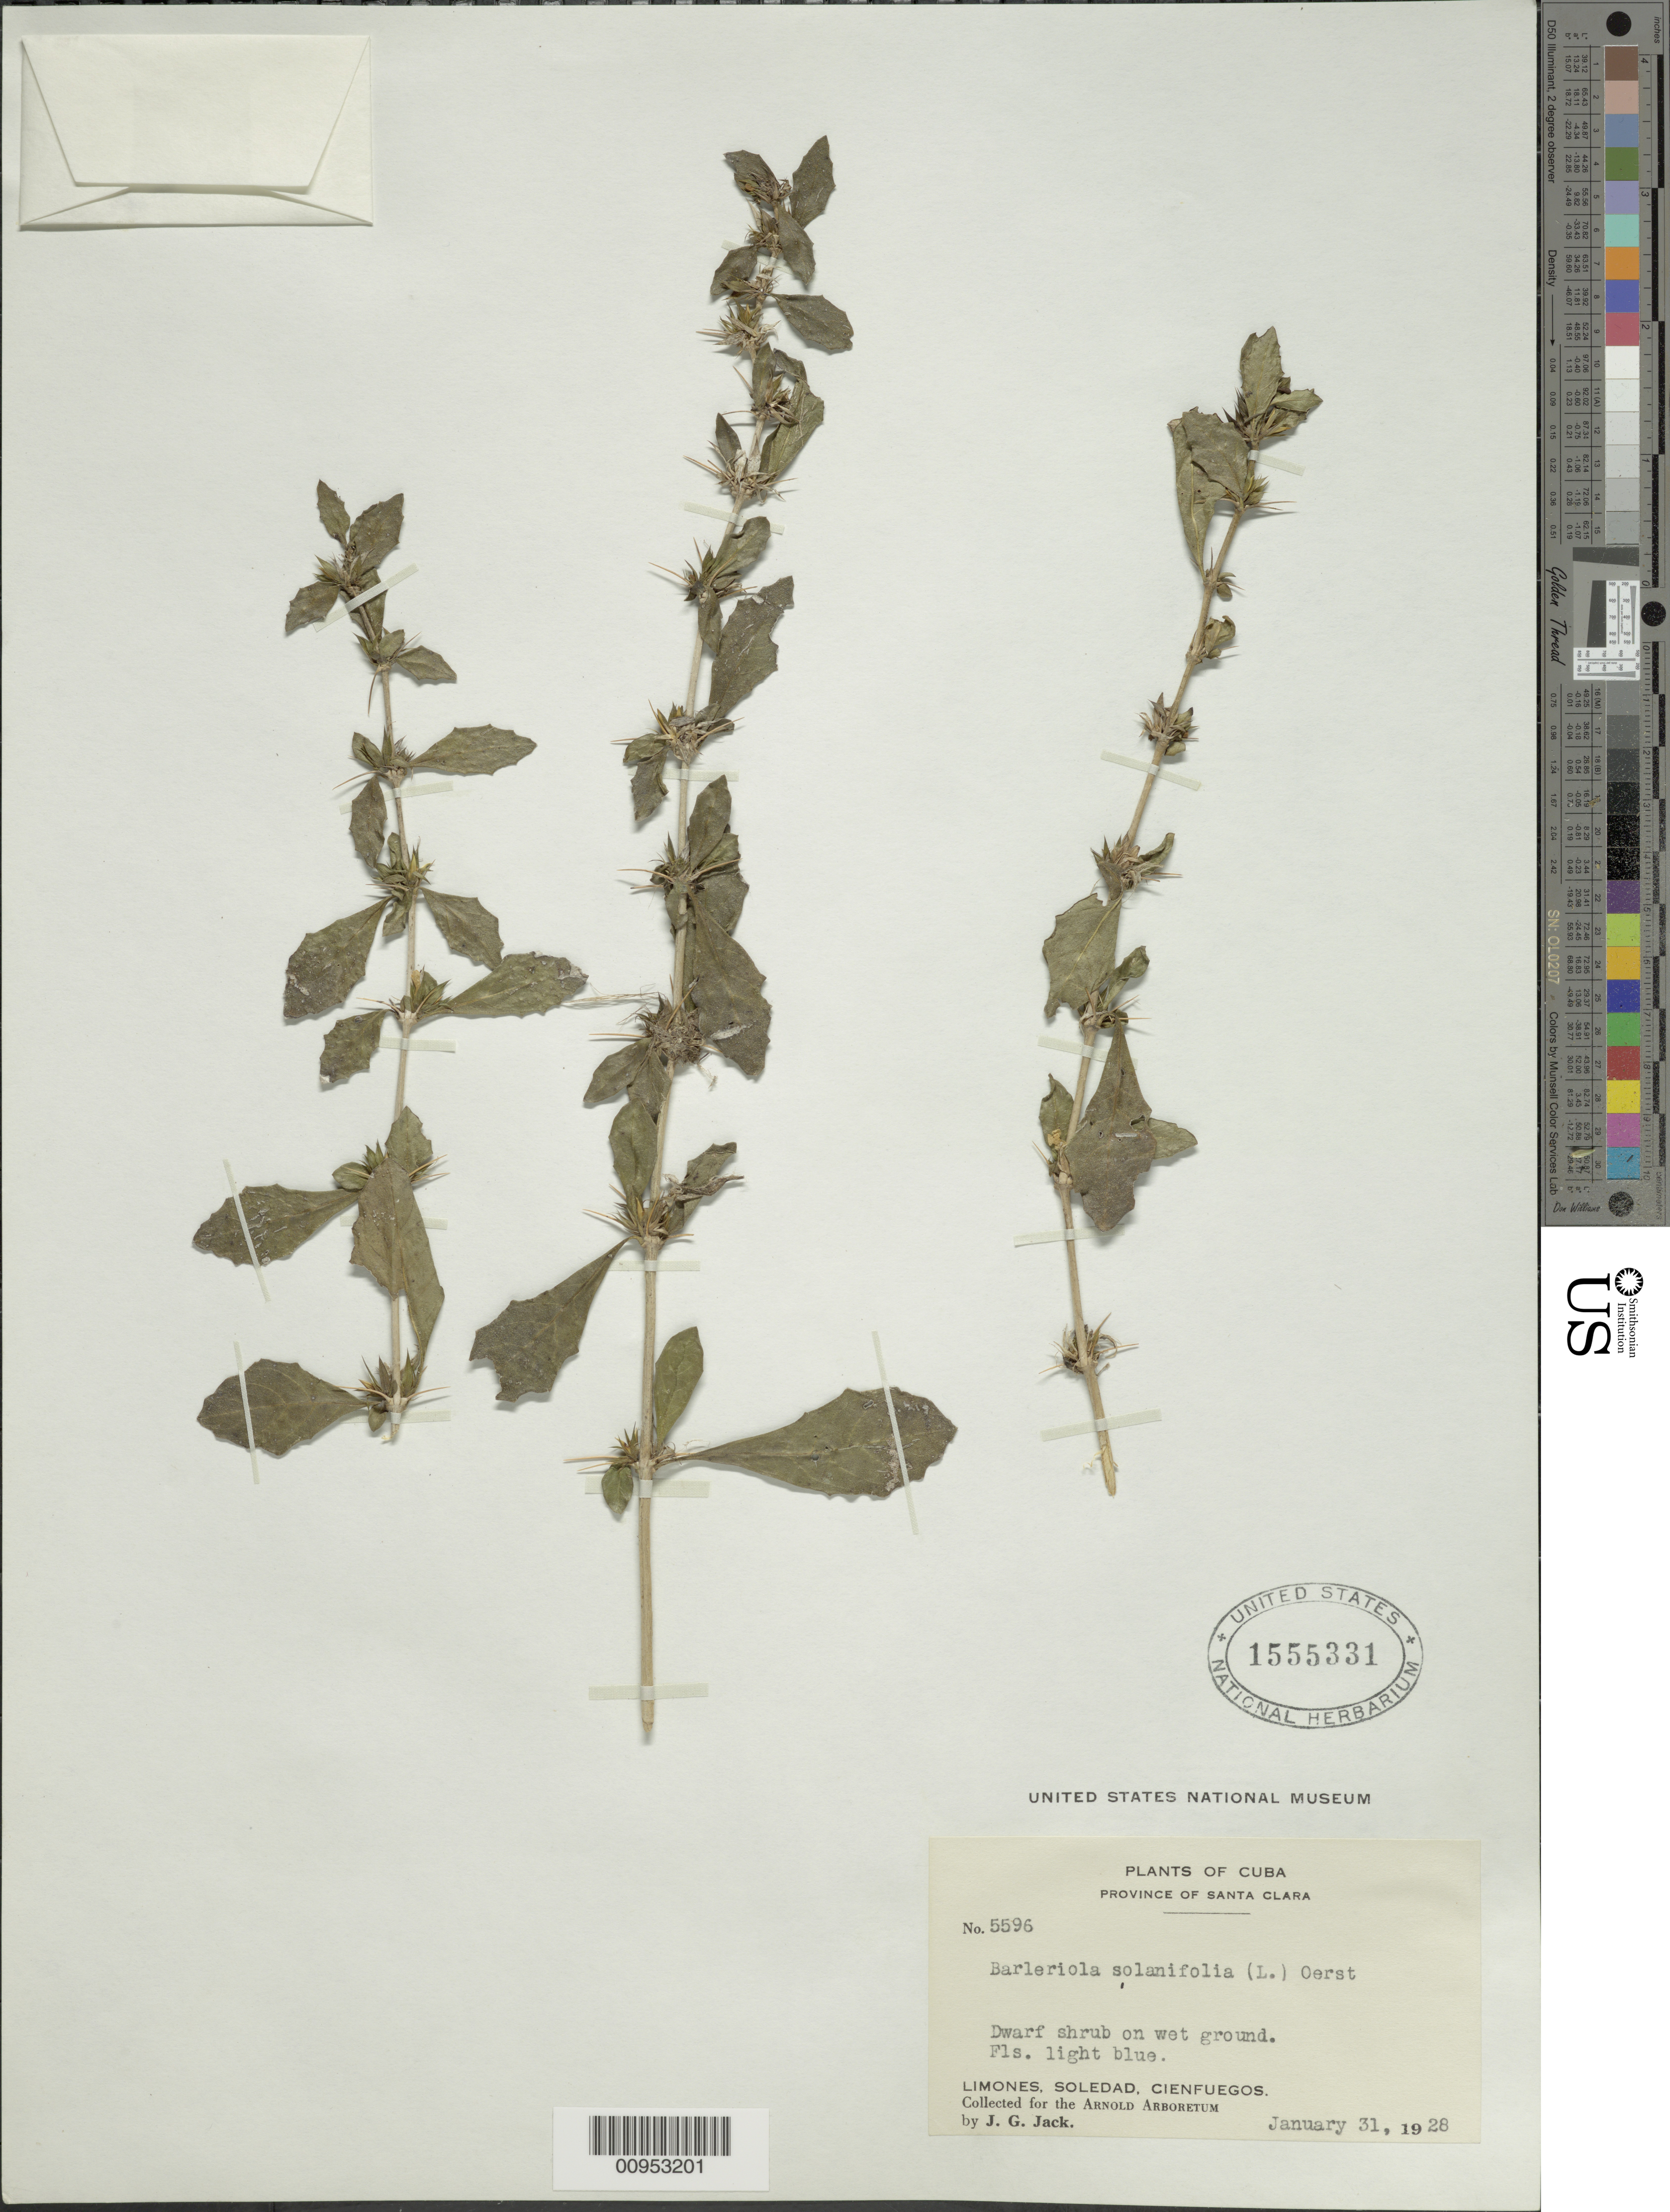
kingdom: Plantae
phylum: Tracheophyta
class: Magnoliopsida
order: Lamiales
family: Acanthaceae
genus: Barleriola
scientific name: Barleriola solanifolia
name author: (L.) Oerst. ex Lindau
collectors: J. G. Jack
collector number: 5596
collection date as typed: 31 Jan 1928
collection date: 1928-01-31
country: Cuba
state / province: Cienfuegos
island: Cuba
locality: Limones, Soledad, Cienfuegos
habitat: Wet ground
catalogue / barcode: US 1555331